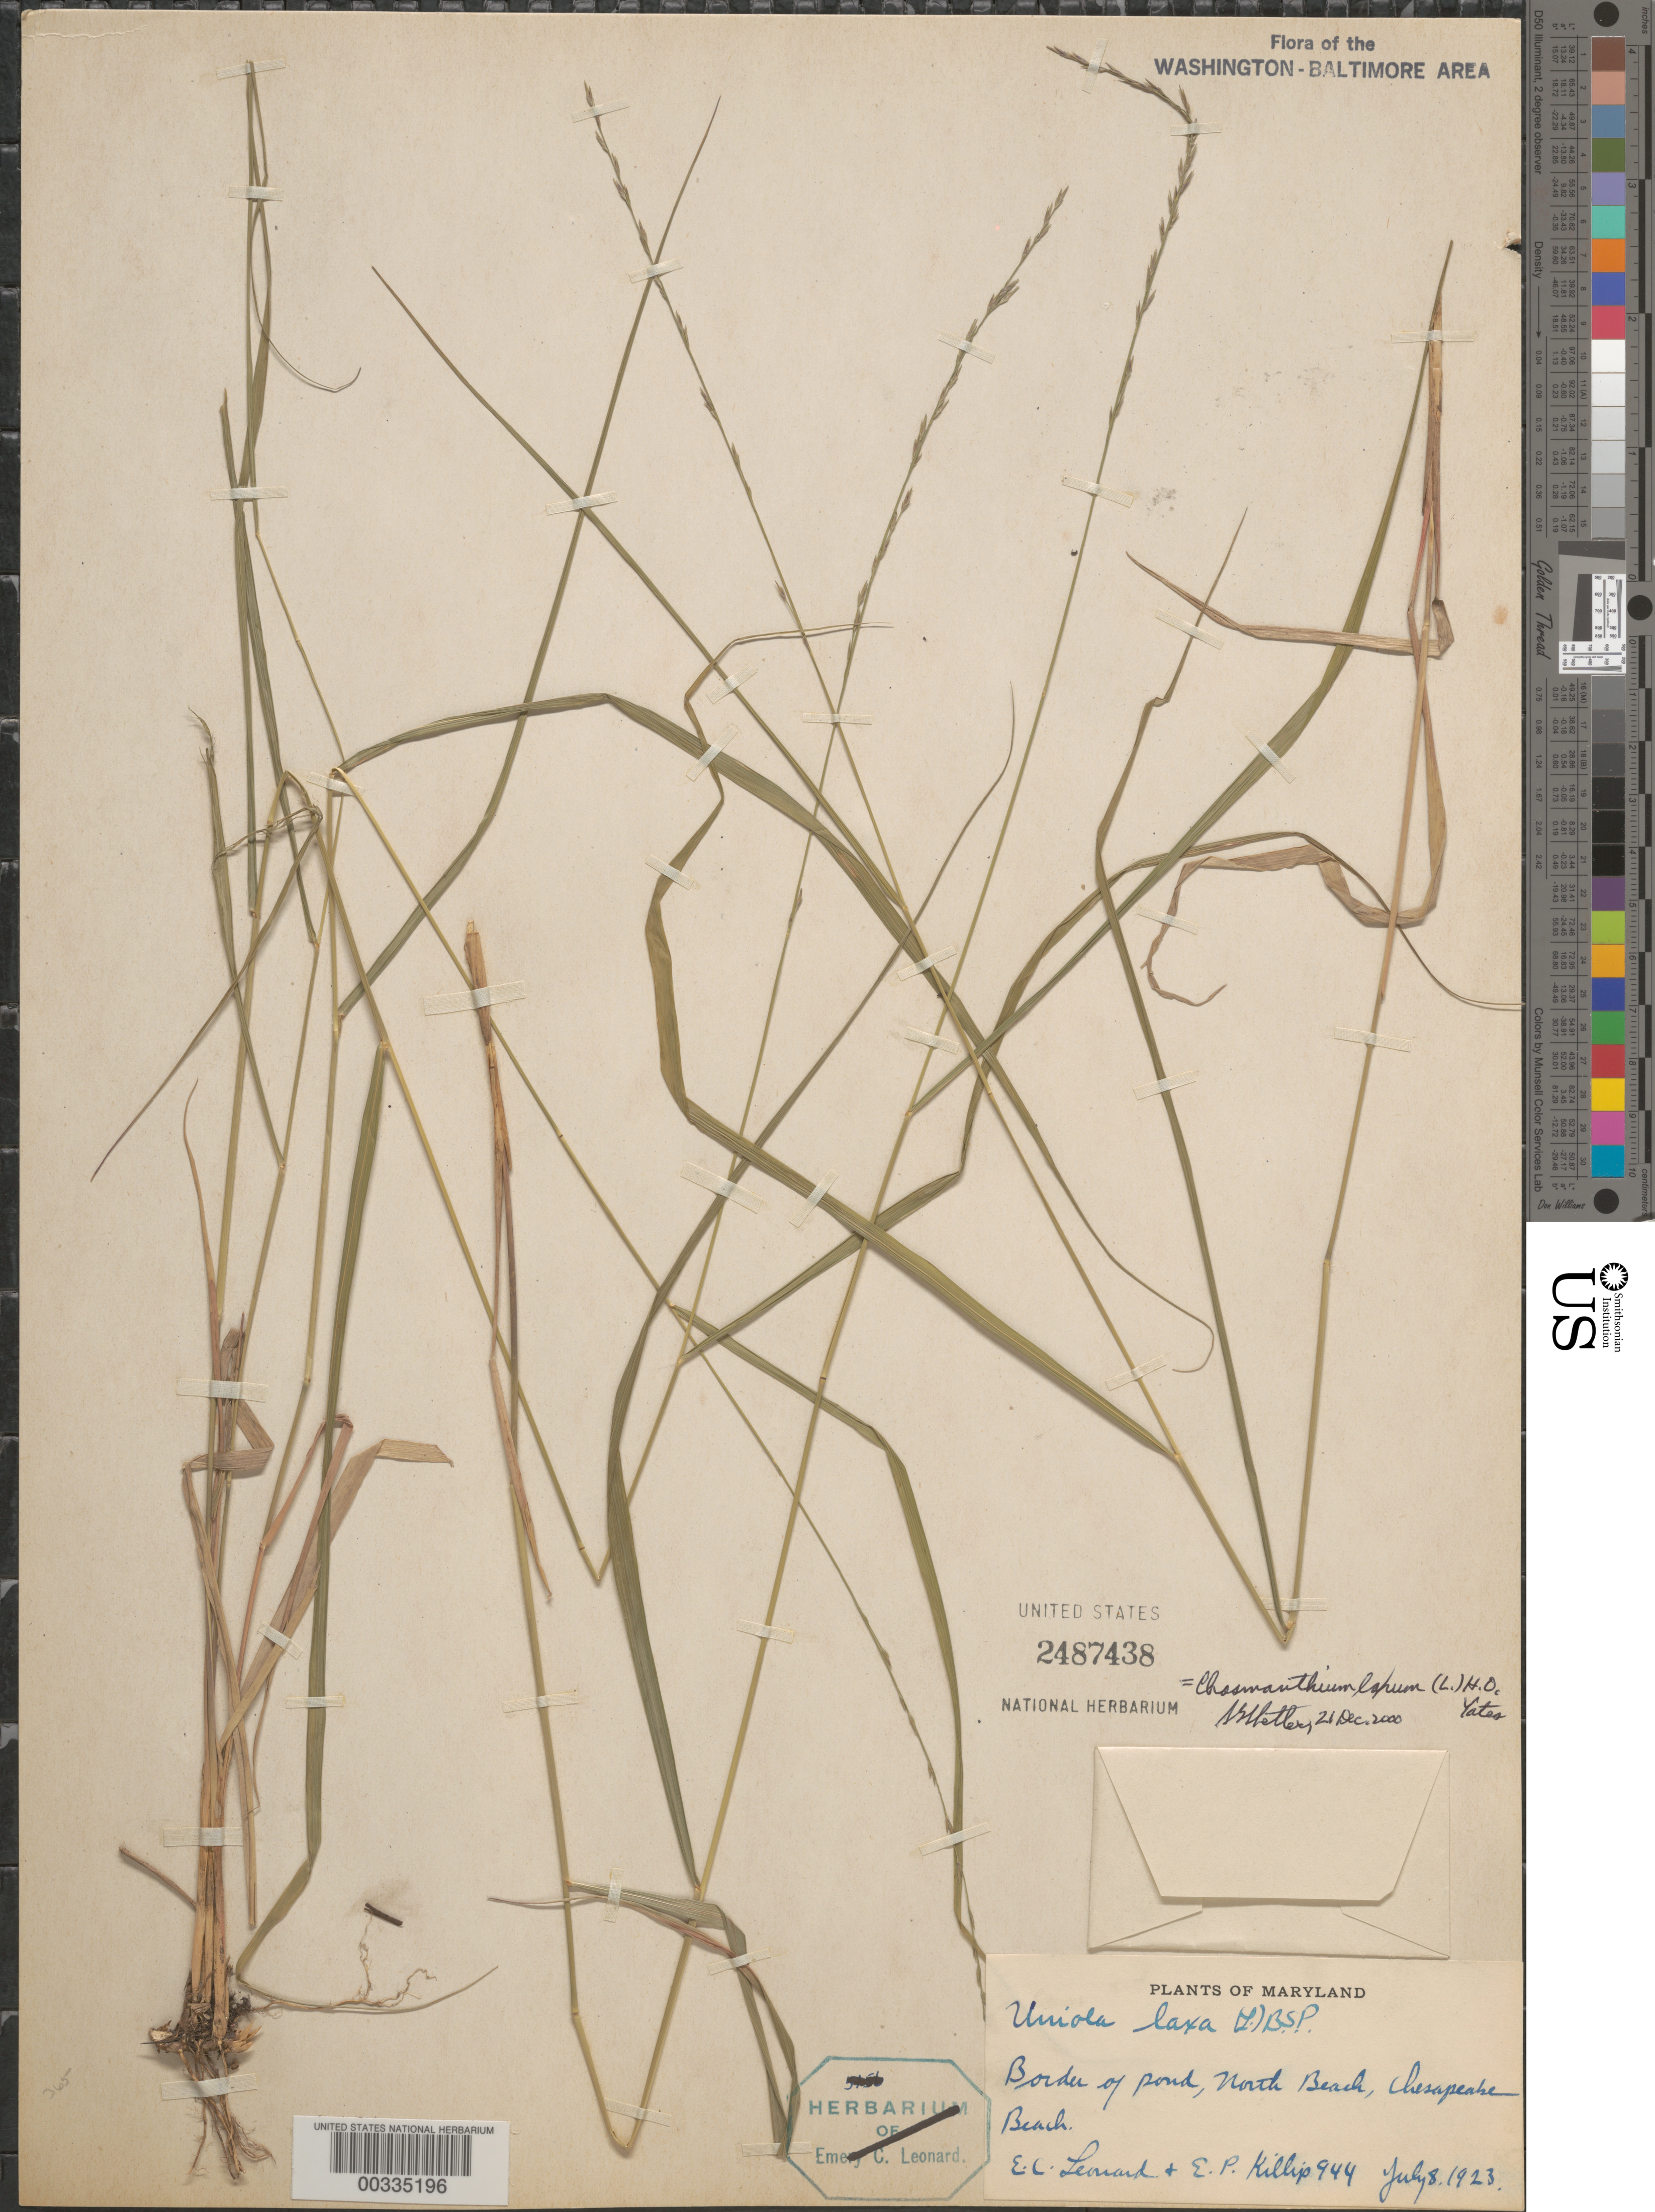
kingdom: Plantae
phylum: Tracheophyta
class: Liliopsida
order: Poales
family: Poaceae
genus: Chasmanthium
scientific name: Chasmanthium laxum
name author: (L.) H.O. Yates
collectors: E. C. Leonard & E. P. Killip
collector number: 944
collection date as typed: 08 Jul 1923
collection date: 1923-07-08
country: United States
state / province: Maryland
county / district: Calvert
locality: North Beach, Chesapeake Beach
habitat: Border of pond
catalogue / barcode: US 2487438